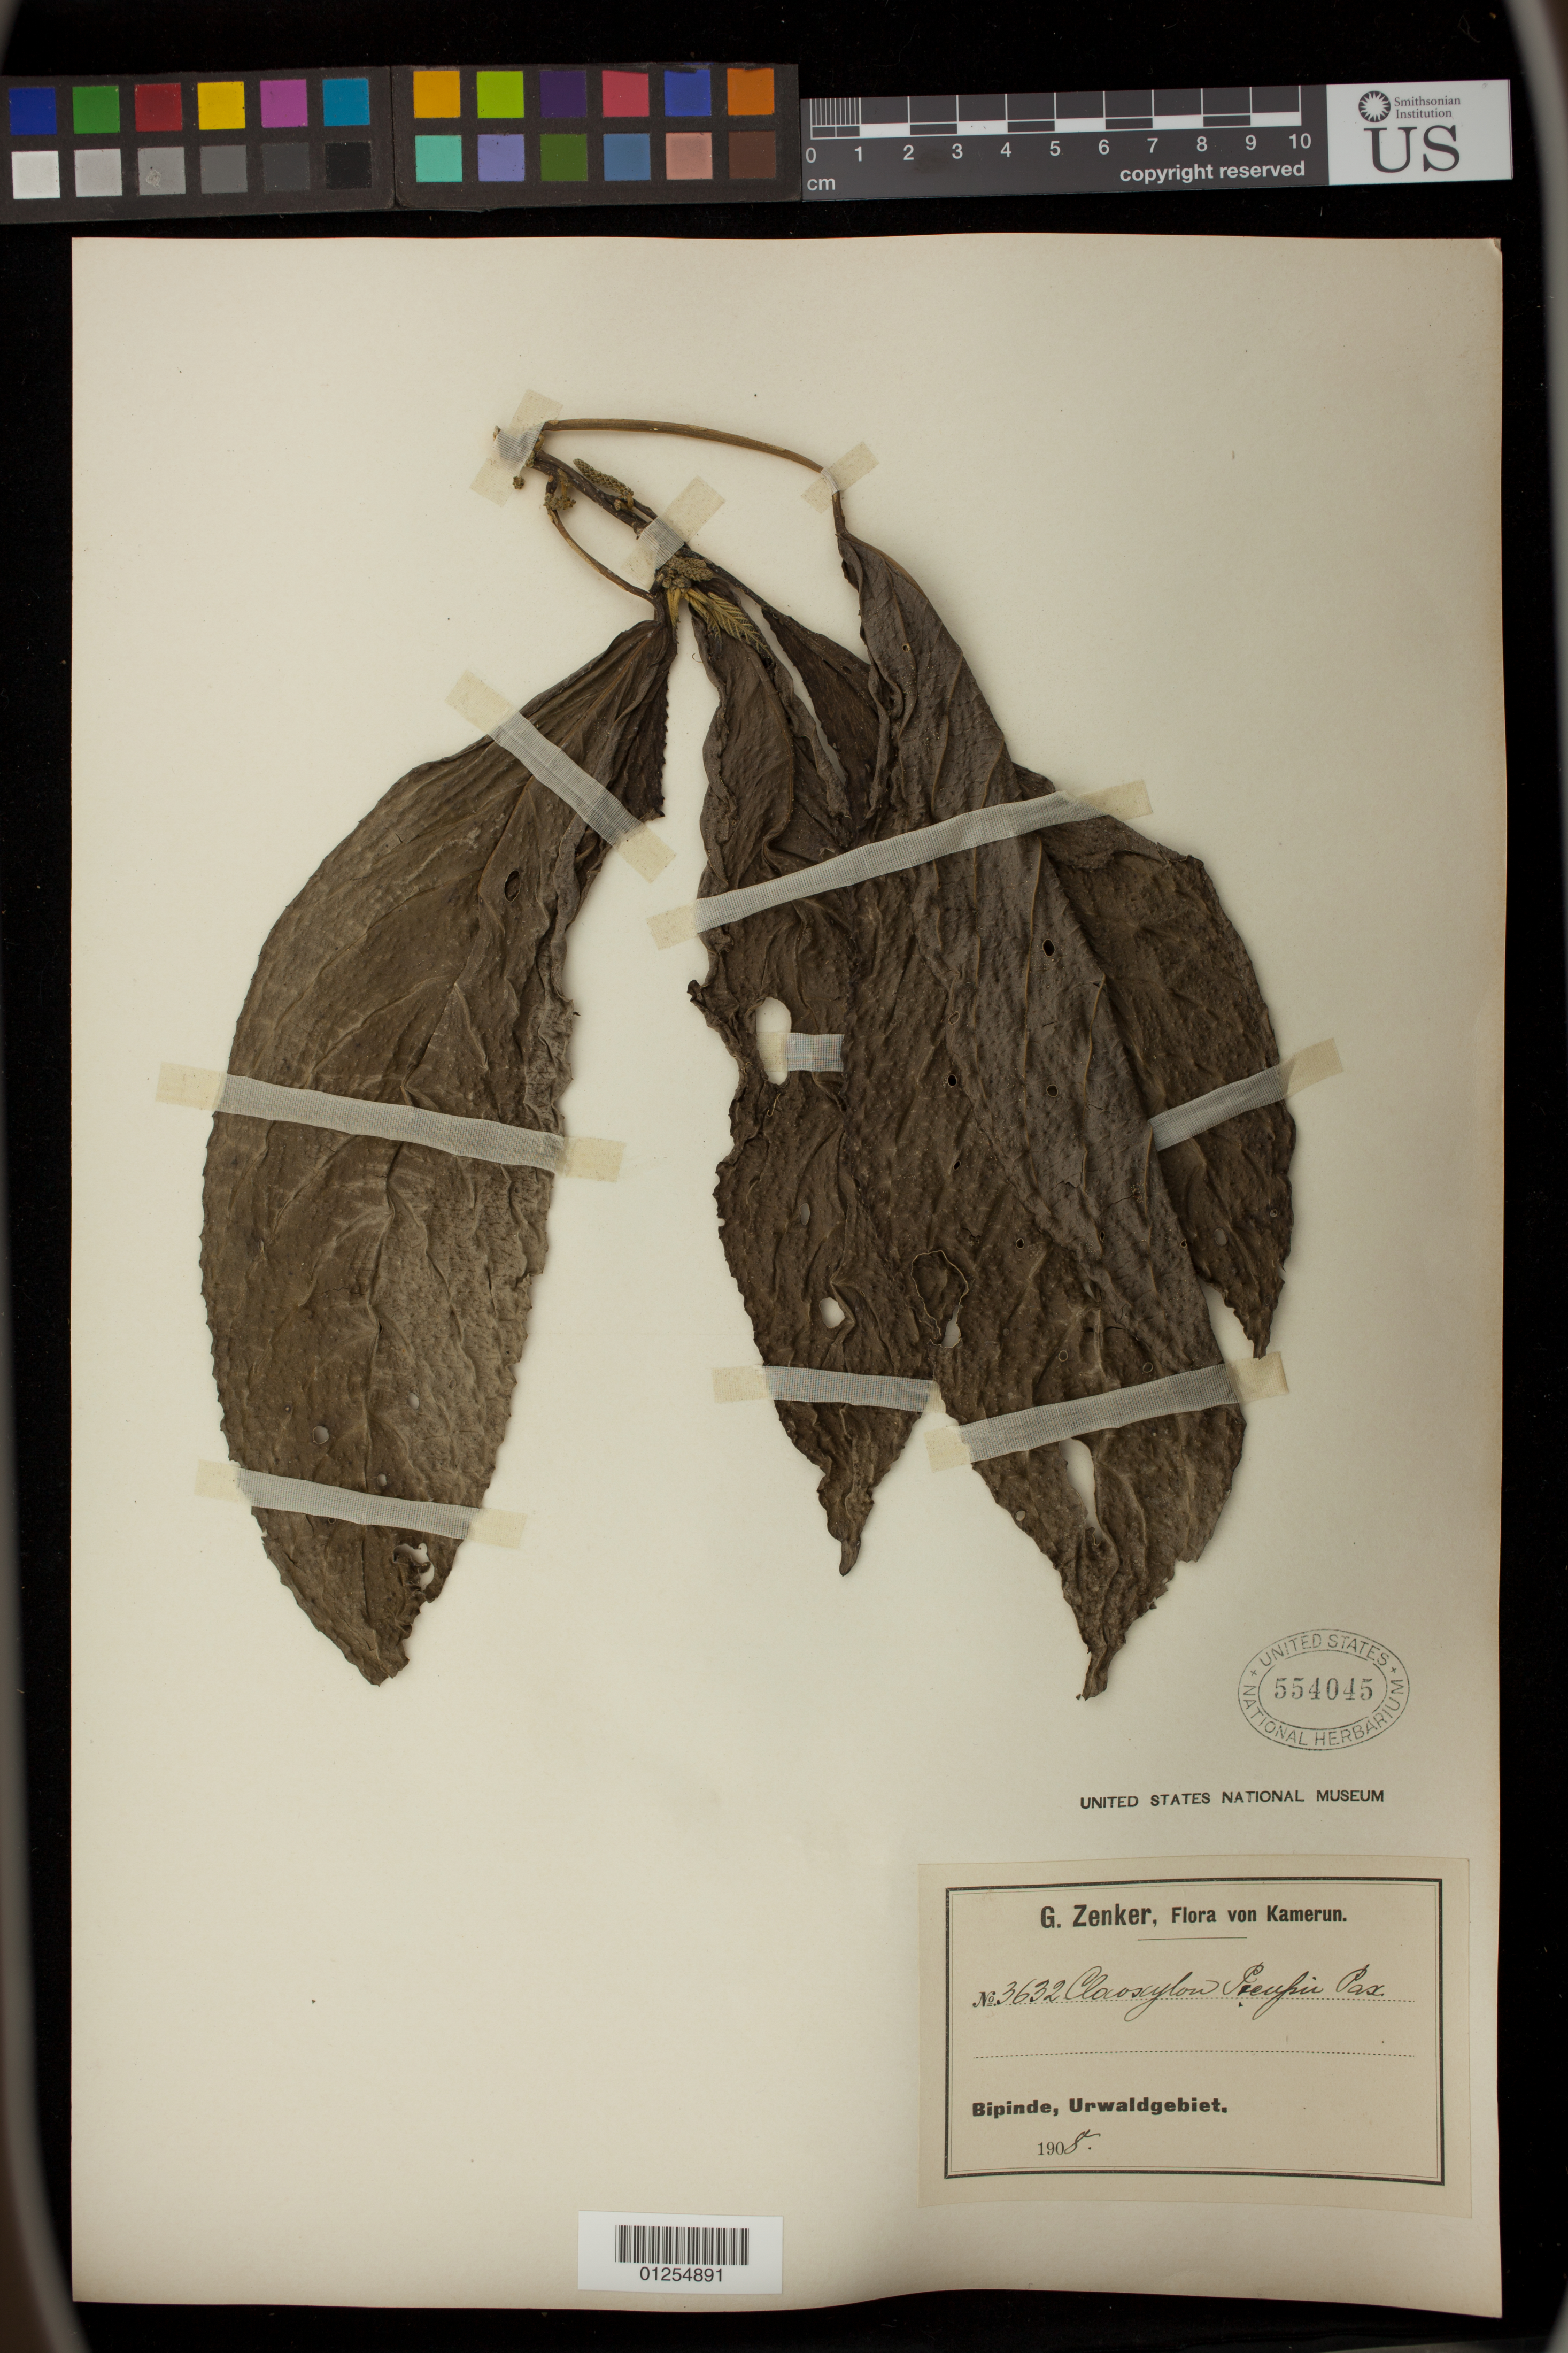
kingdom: Plantae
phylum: Tracheophyta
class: Magnoliopsida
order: Malpighiales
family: Euphorbiaceae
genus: Discoclaoxylon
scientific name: Discoclaoxylon hexandrum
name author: (Müll. Arg.) Pax & K. Hoffm.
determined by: Barberá, P.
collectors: G. A. Zenker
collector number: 3632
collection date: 1908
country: Cameroon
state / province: Sud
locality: Bipinde, Urwaldgebiet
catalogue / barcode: US 554045